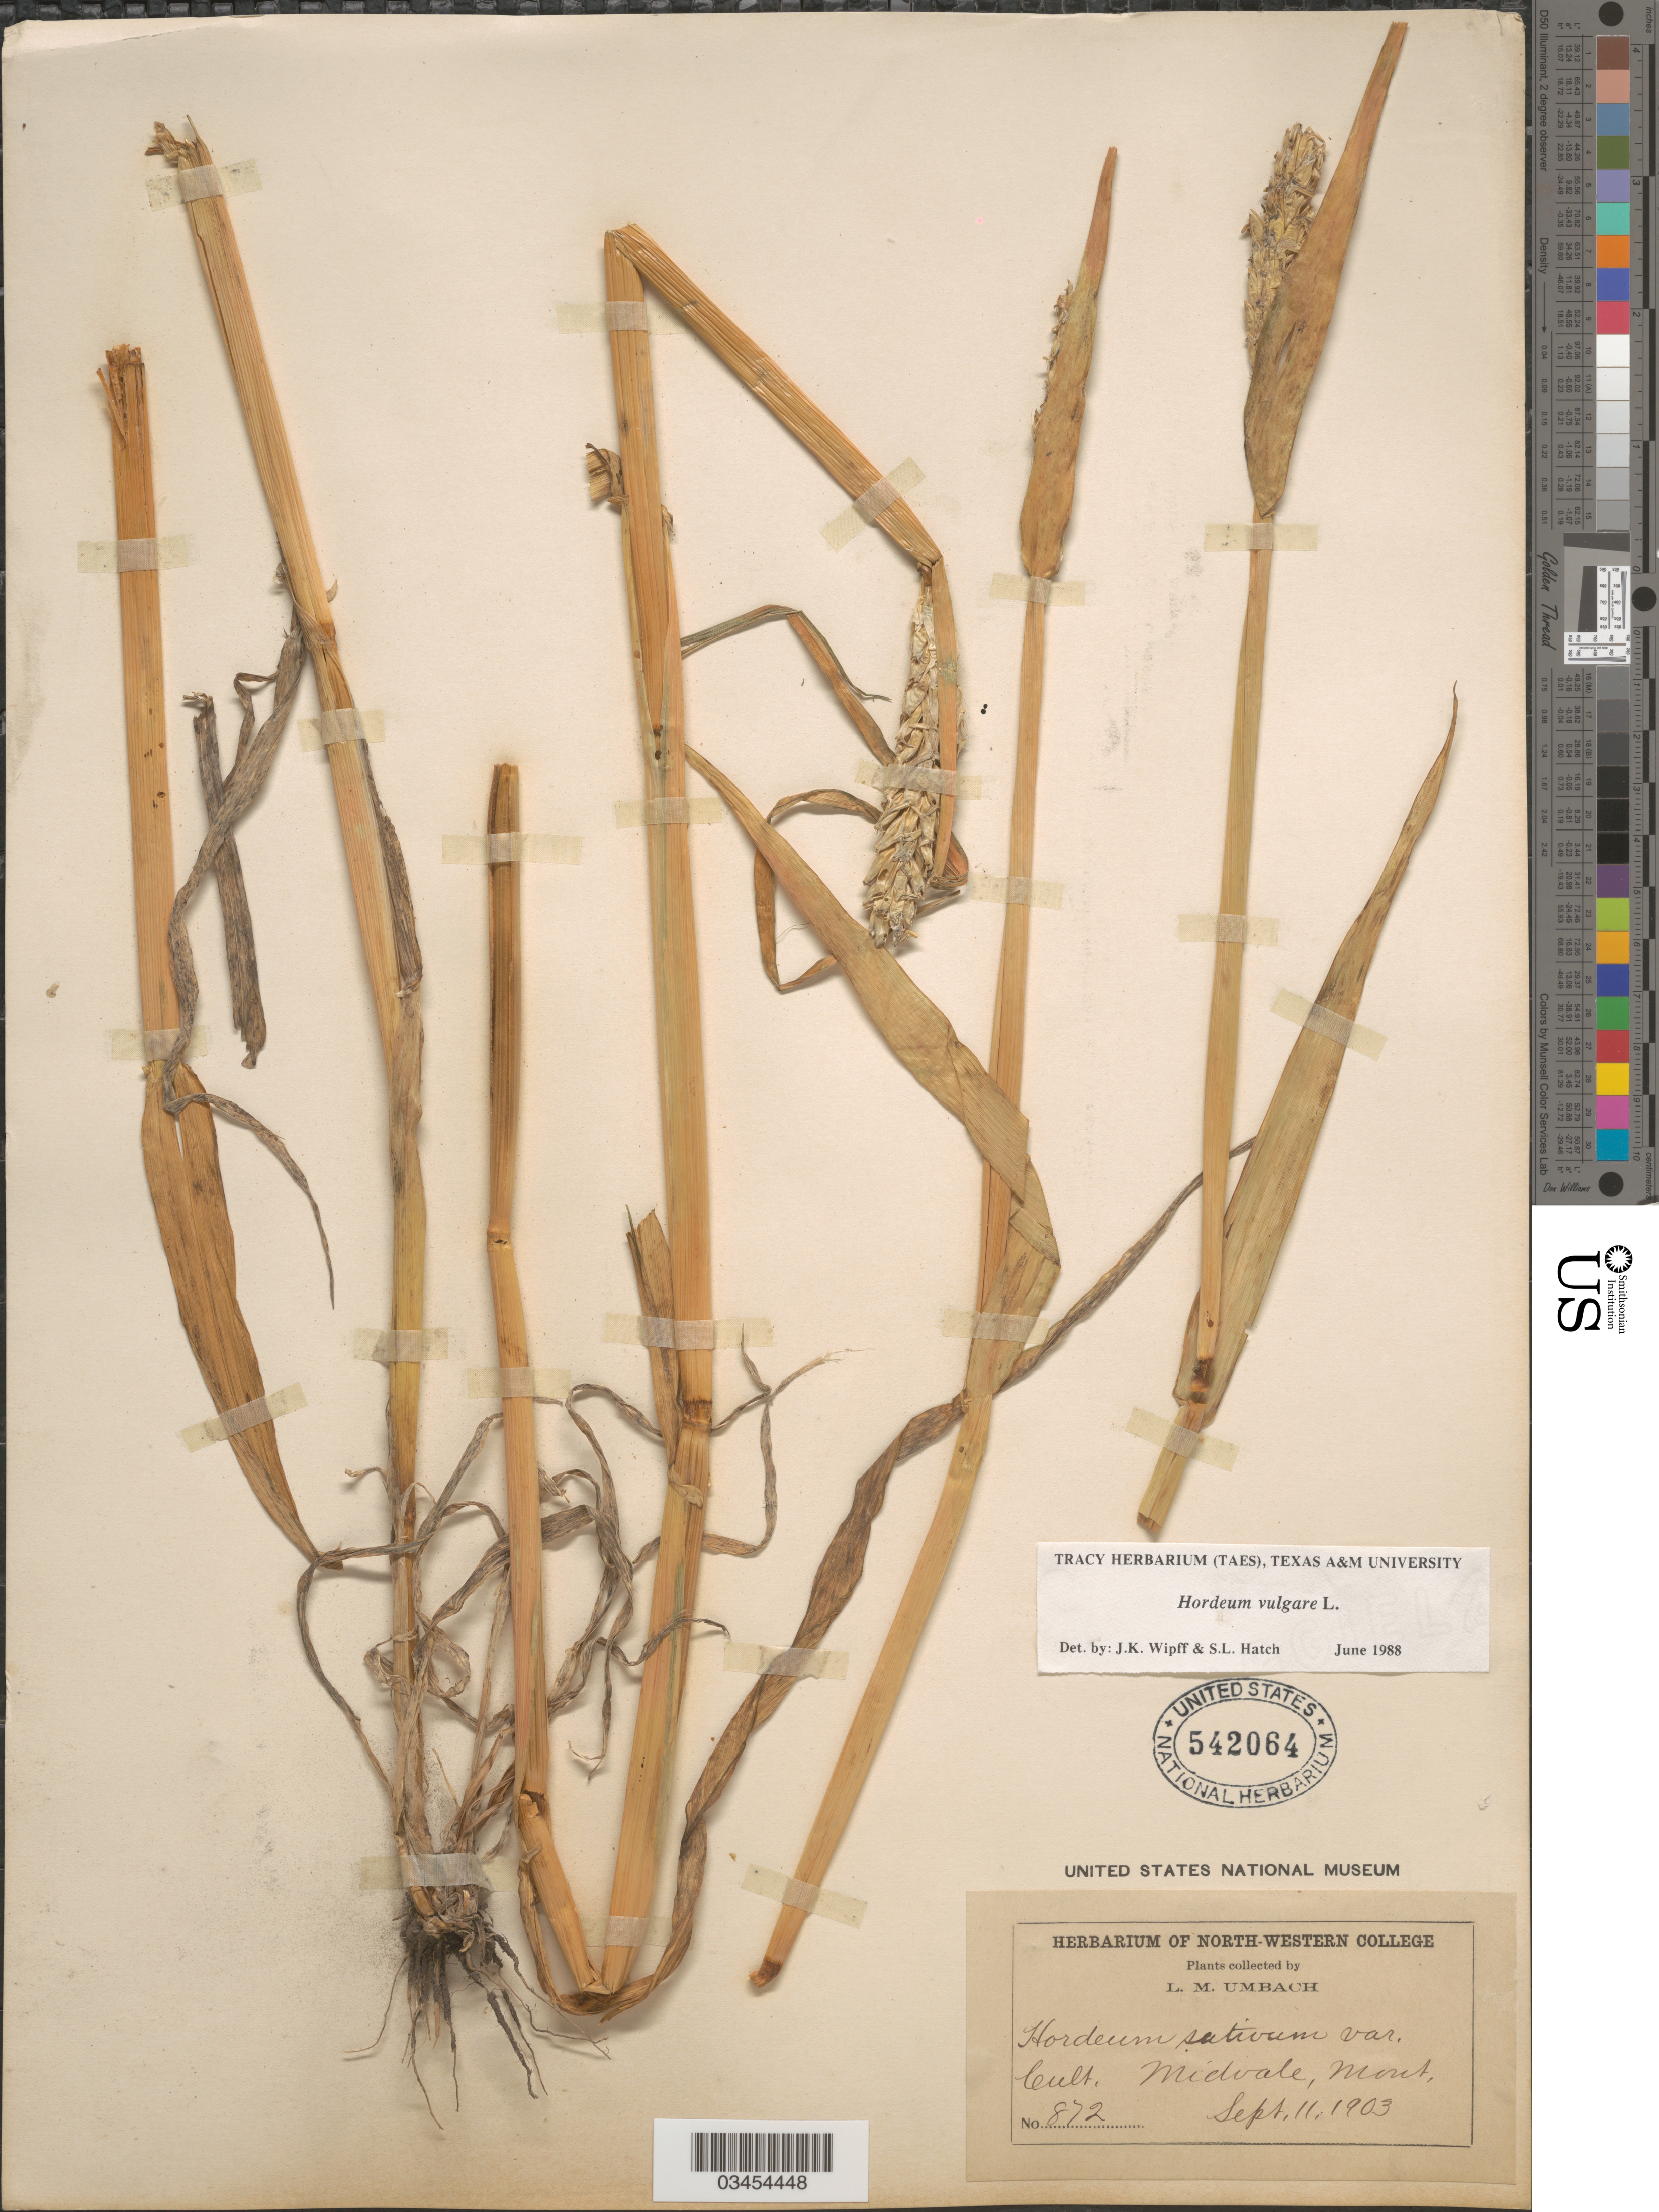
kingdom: Plantae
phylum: Tracheophyta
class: Liliopsida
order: Poales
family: Poaceae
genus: Hordeum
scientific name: Hordeum vulgare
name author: L.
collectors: L. M. Umbach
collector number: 872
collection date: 1903-09-11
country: United States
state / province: Montana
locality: Midvale.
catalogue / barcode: US 542064